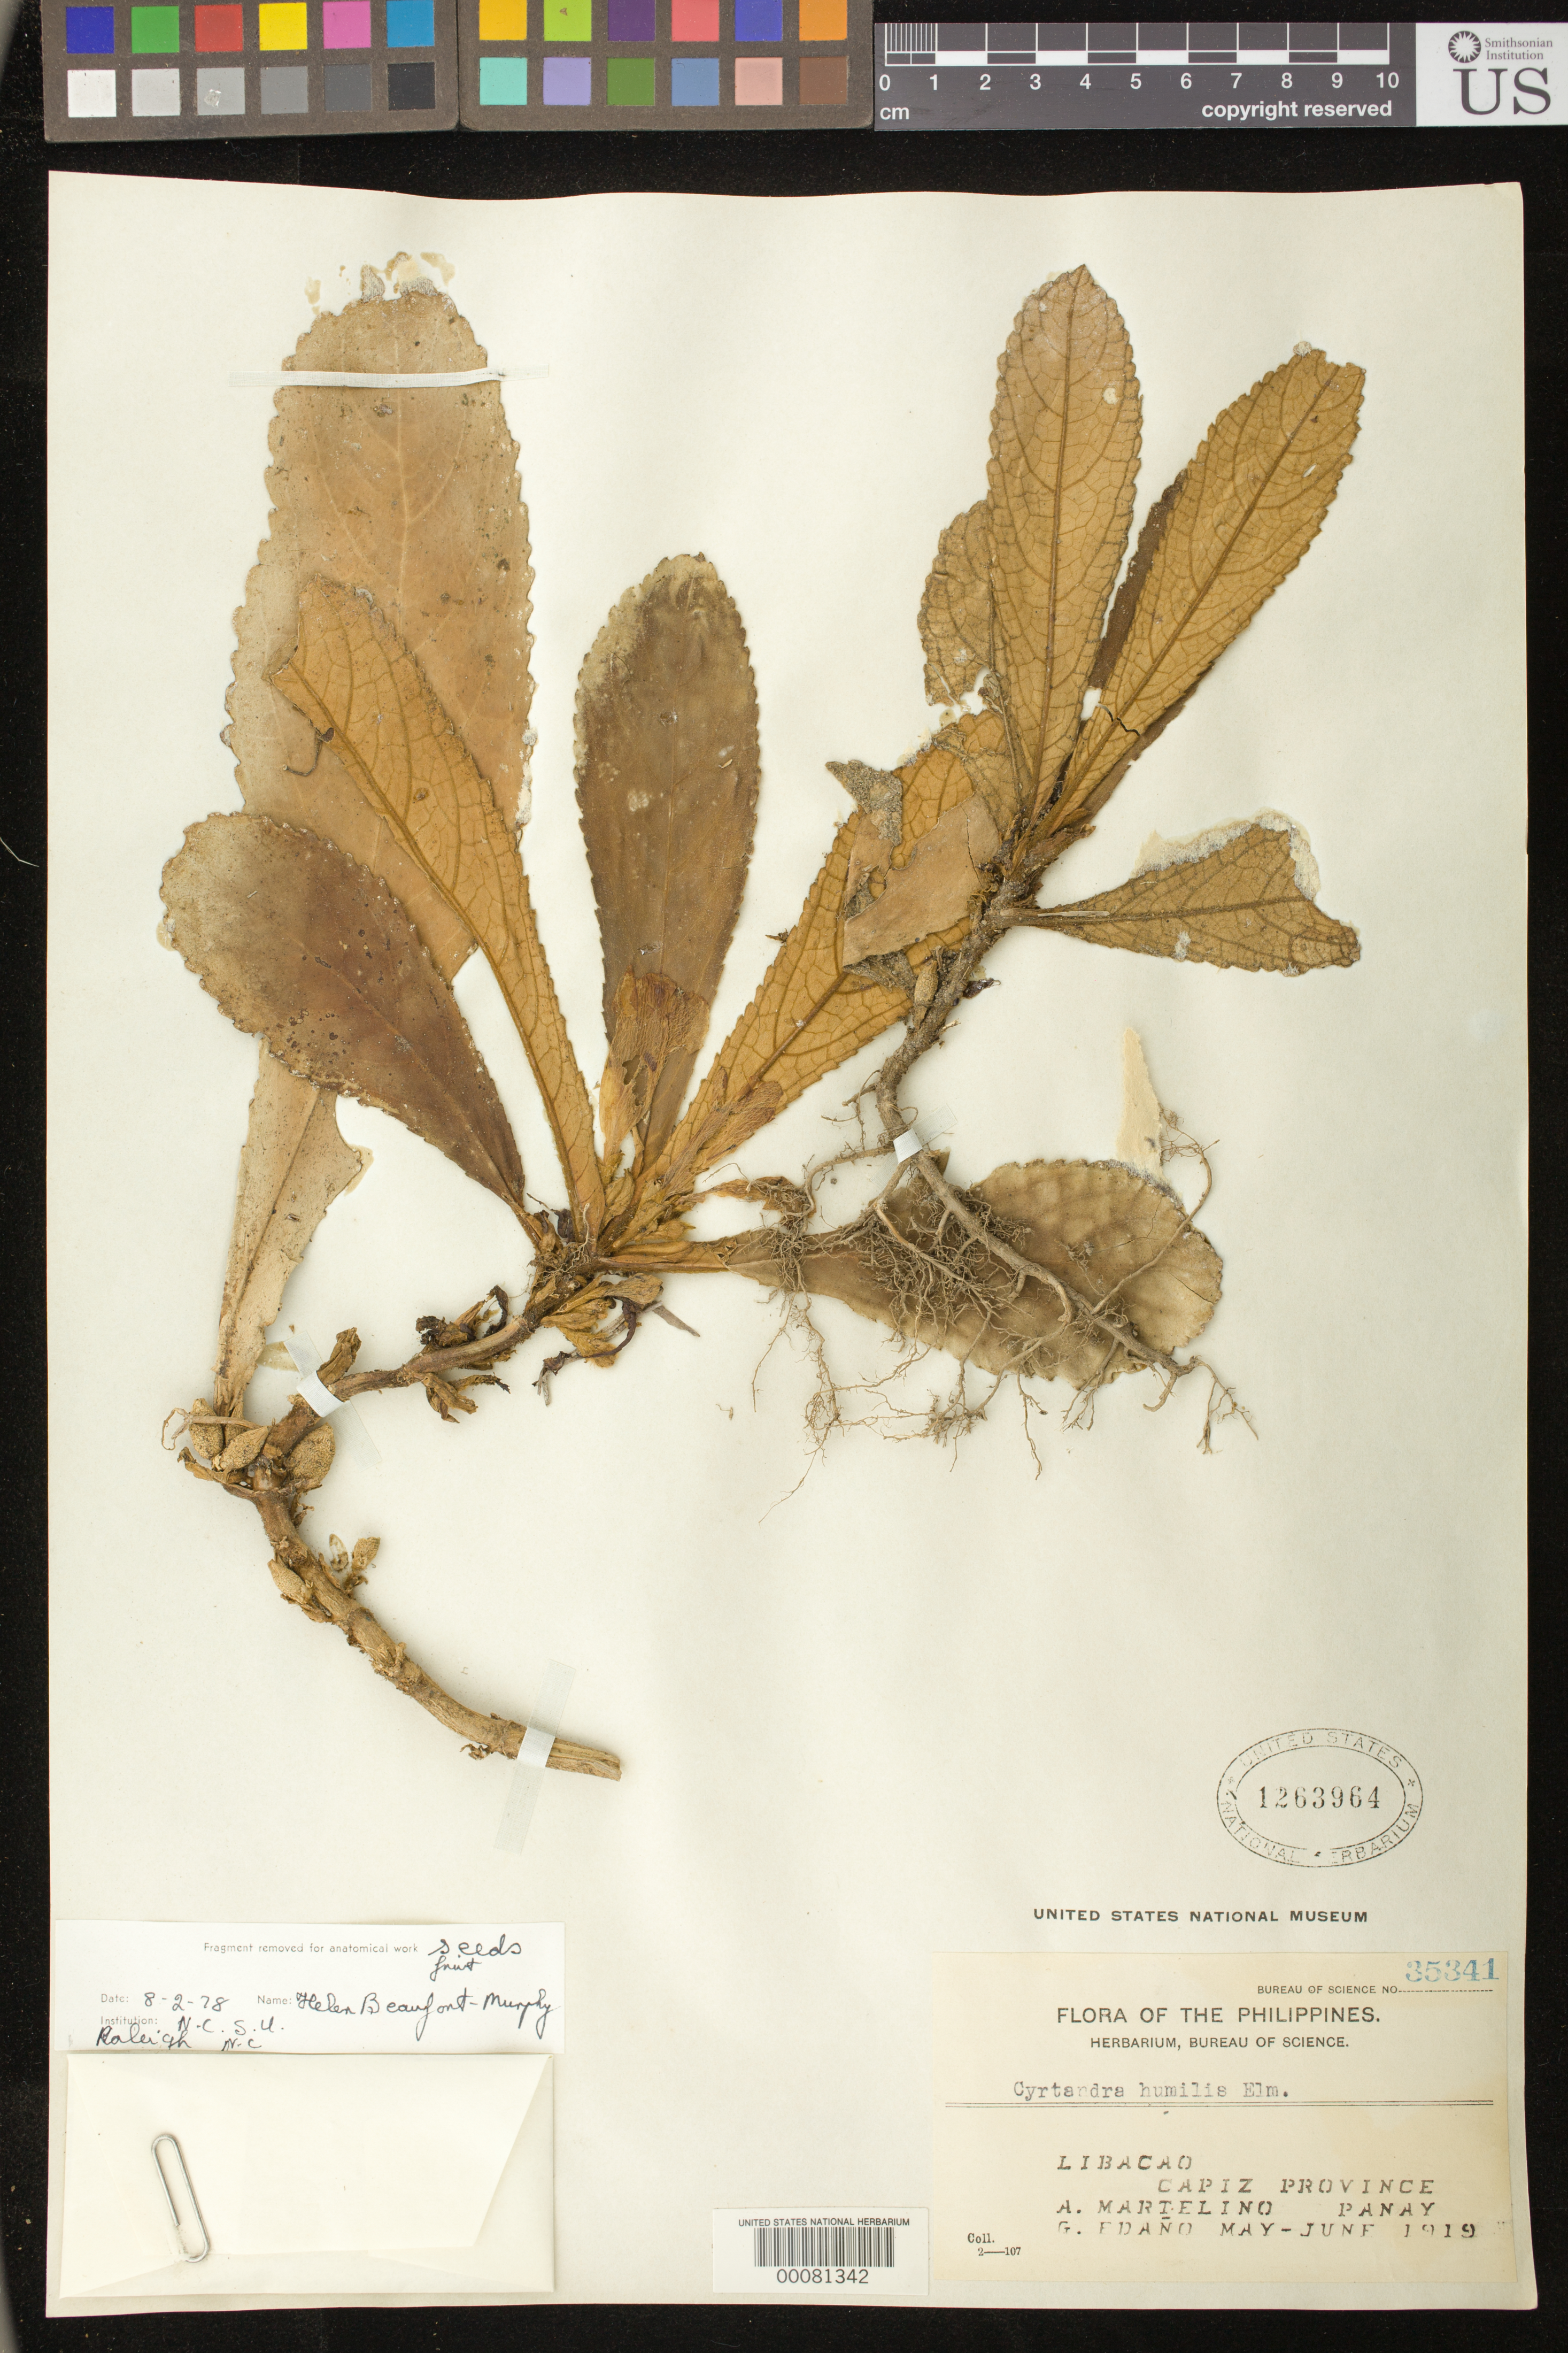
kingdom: Plantae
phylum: Tracheophyta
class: Magnoliopsida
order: Lamiales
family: Gesneriaceae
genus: Cyrtandra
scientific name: Cyrtandra pallidifolia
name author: Kraenzl.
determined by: Skog, Laurence E.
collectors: A. Martelino & G. Edaño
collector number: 35341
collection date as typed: May-Jun 1919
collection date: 1919-05/1919-06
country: Philippines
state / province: Western Visayas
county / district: Capiz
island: Panay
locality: Libacao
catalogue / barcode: US 1263964